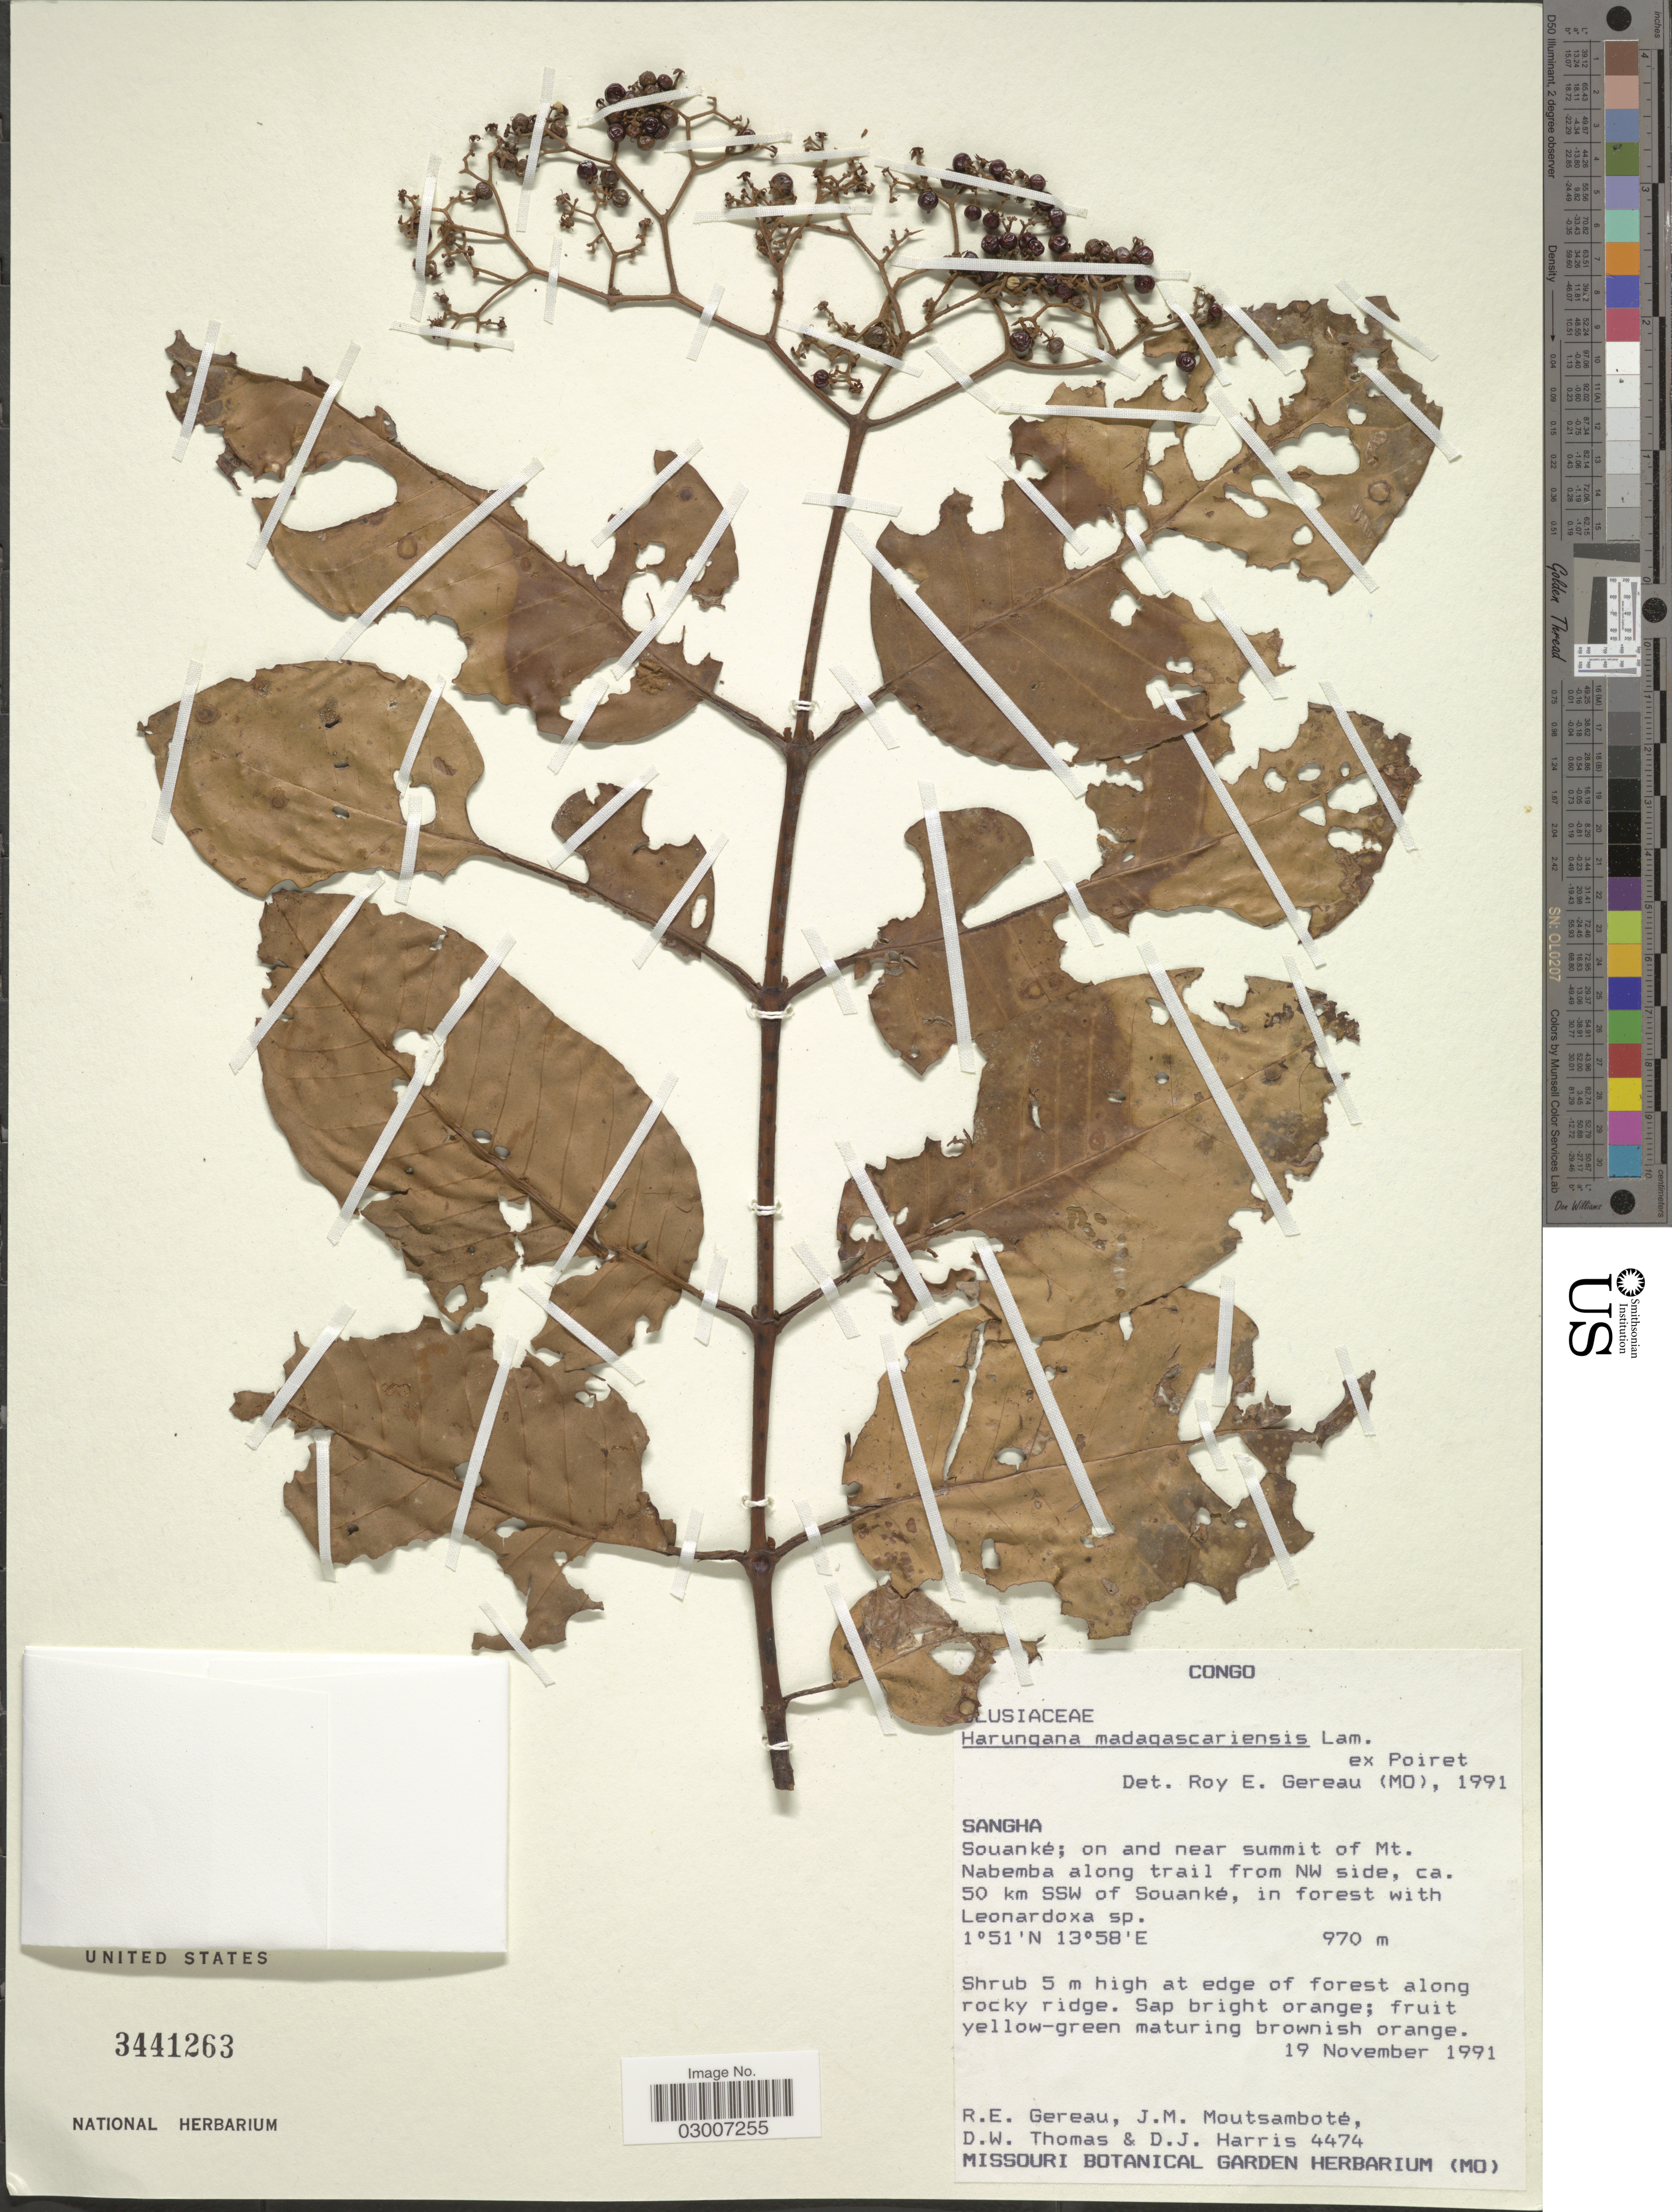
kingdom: Plantae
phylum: Tracheophyta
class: Magnoliopsida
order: Malpighiales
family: Hypericaceae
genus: Harungana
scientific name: Harungana madagascariensis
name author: Lam. ex Poir.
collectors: R. Gereau, J. Moutsambote & D. W. Thomas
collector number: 4474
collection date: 1991-11-19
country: Congo, Republic of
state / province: Sangha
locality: Souanké; on and near summit of Mt. Nabemba along trail from NW side, ca. 50 km SSW of Souanké.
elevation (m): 970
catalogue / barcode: US 3441263